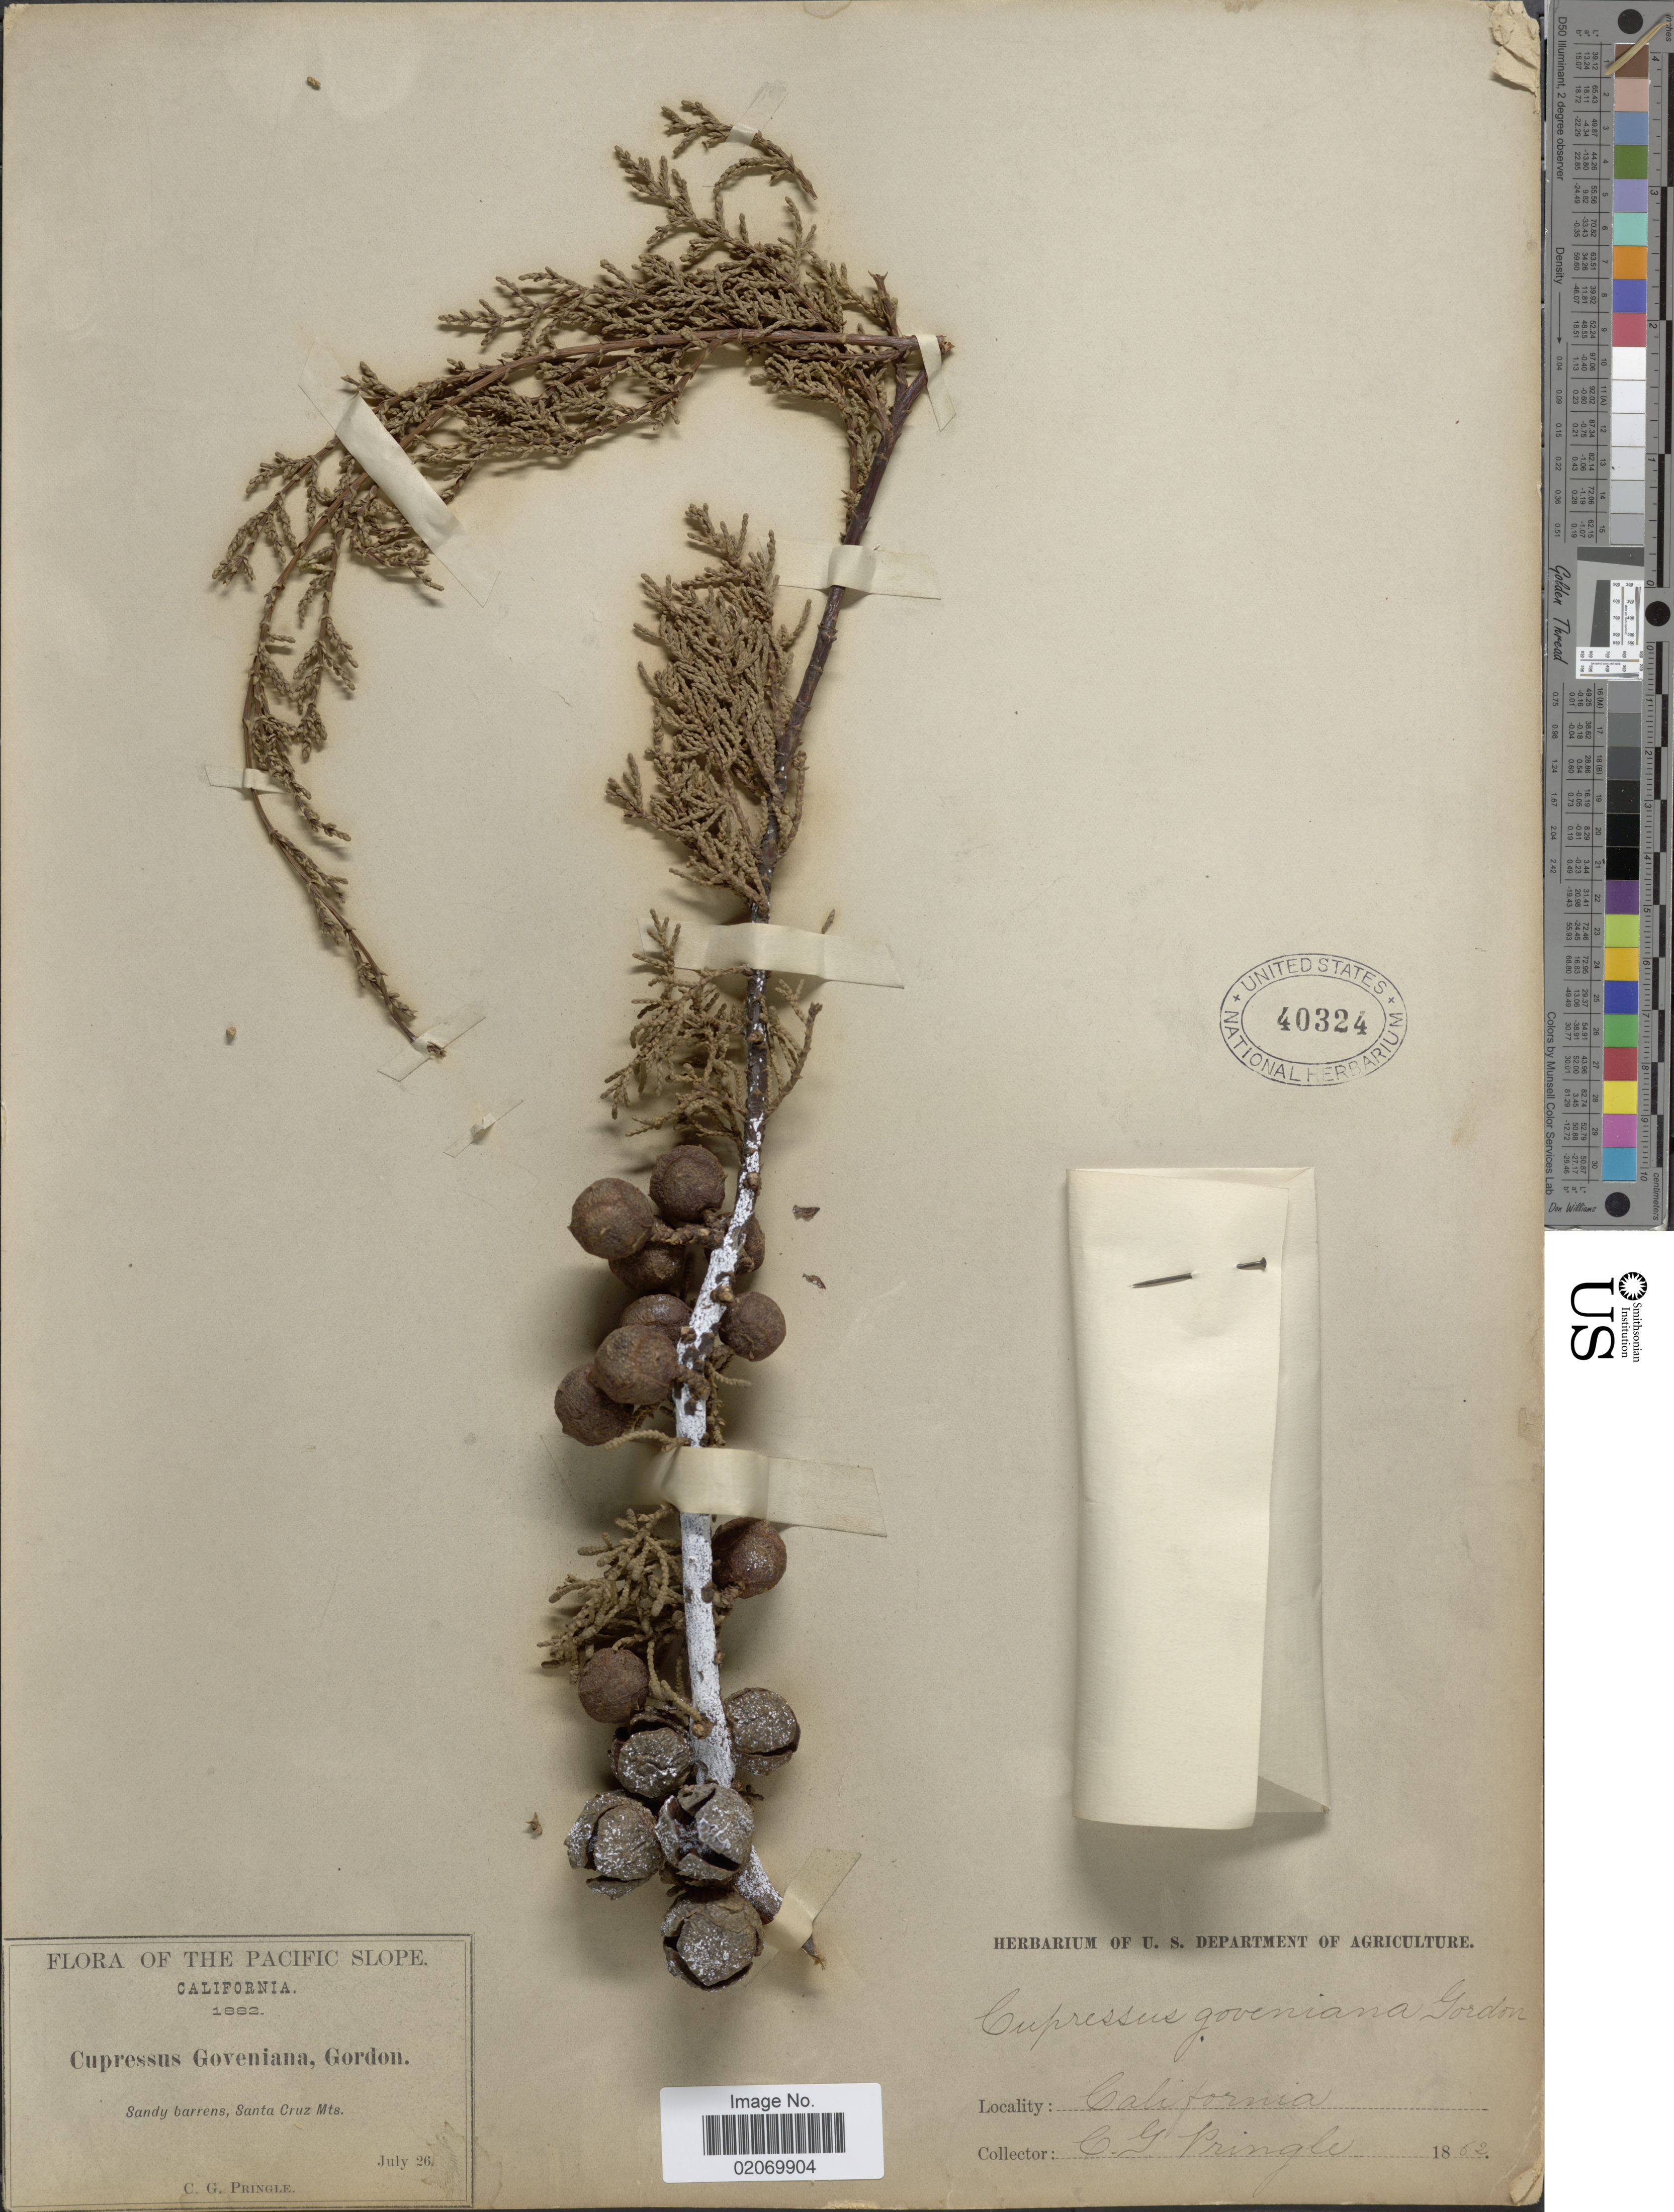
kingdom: Plantae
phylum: Tracheophyta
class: Pinopsida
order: Pinales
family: Cupressaceae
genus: Hesperocyparis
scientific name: Hesperocyparis goveniana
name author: (Gordon) Bartel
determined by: (US) Smithsonian Institution - National Museum of Natural History - Department of Botany (UNITED STATES)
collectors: C. G. Pringle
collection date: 1882-07-26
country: United States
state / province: California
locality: The Pacific Slope, Santa Cruz Mts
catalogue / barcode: US 40324